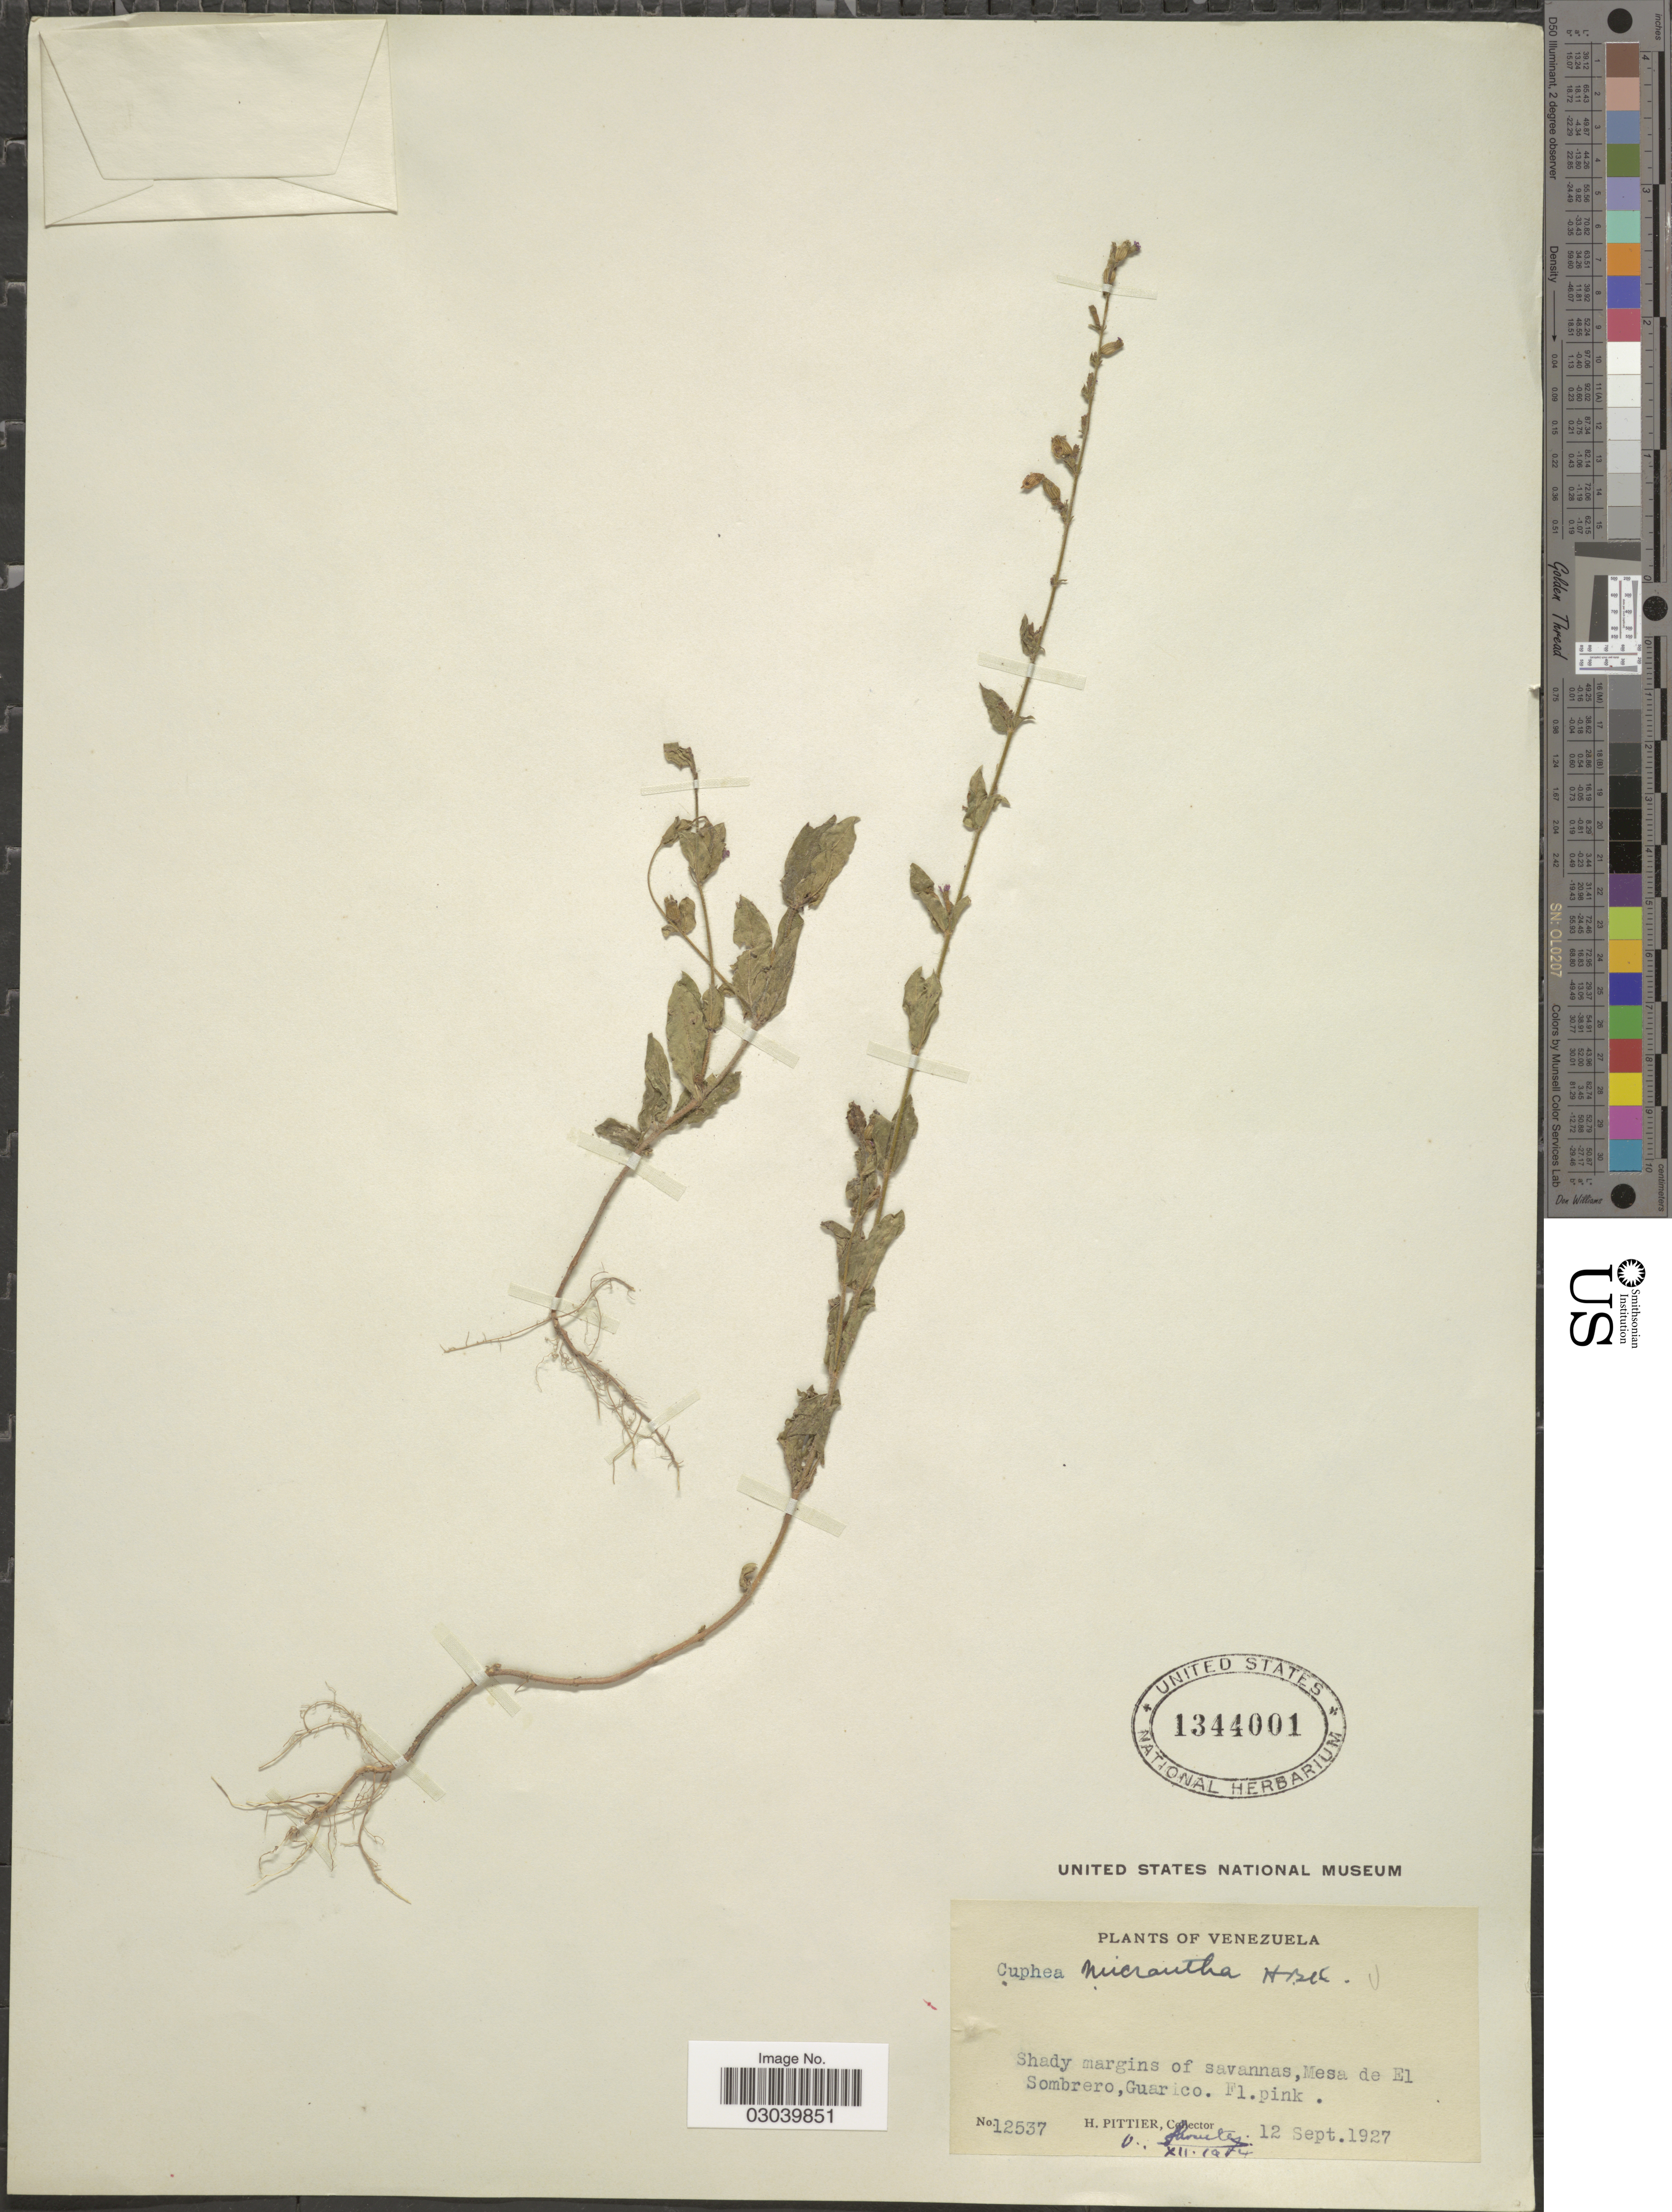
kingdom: Plantae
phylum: Tracheophyta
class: Magnoliopsida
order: Myrtales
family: Lythraceae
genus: Cuphea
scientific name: Cuphea micrantha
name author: Kunth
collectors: H. F. Pittier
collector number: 12537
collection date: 1927-09-12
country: Venezuela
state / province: Guárico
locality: Shady margins of savannas, Mesa de El Sombrero.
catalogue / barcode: US 1344001